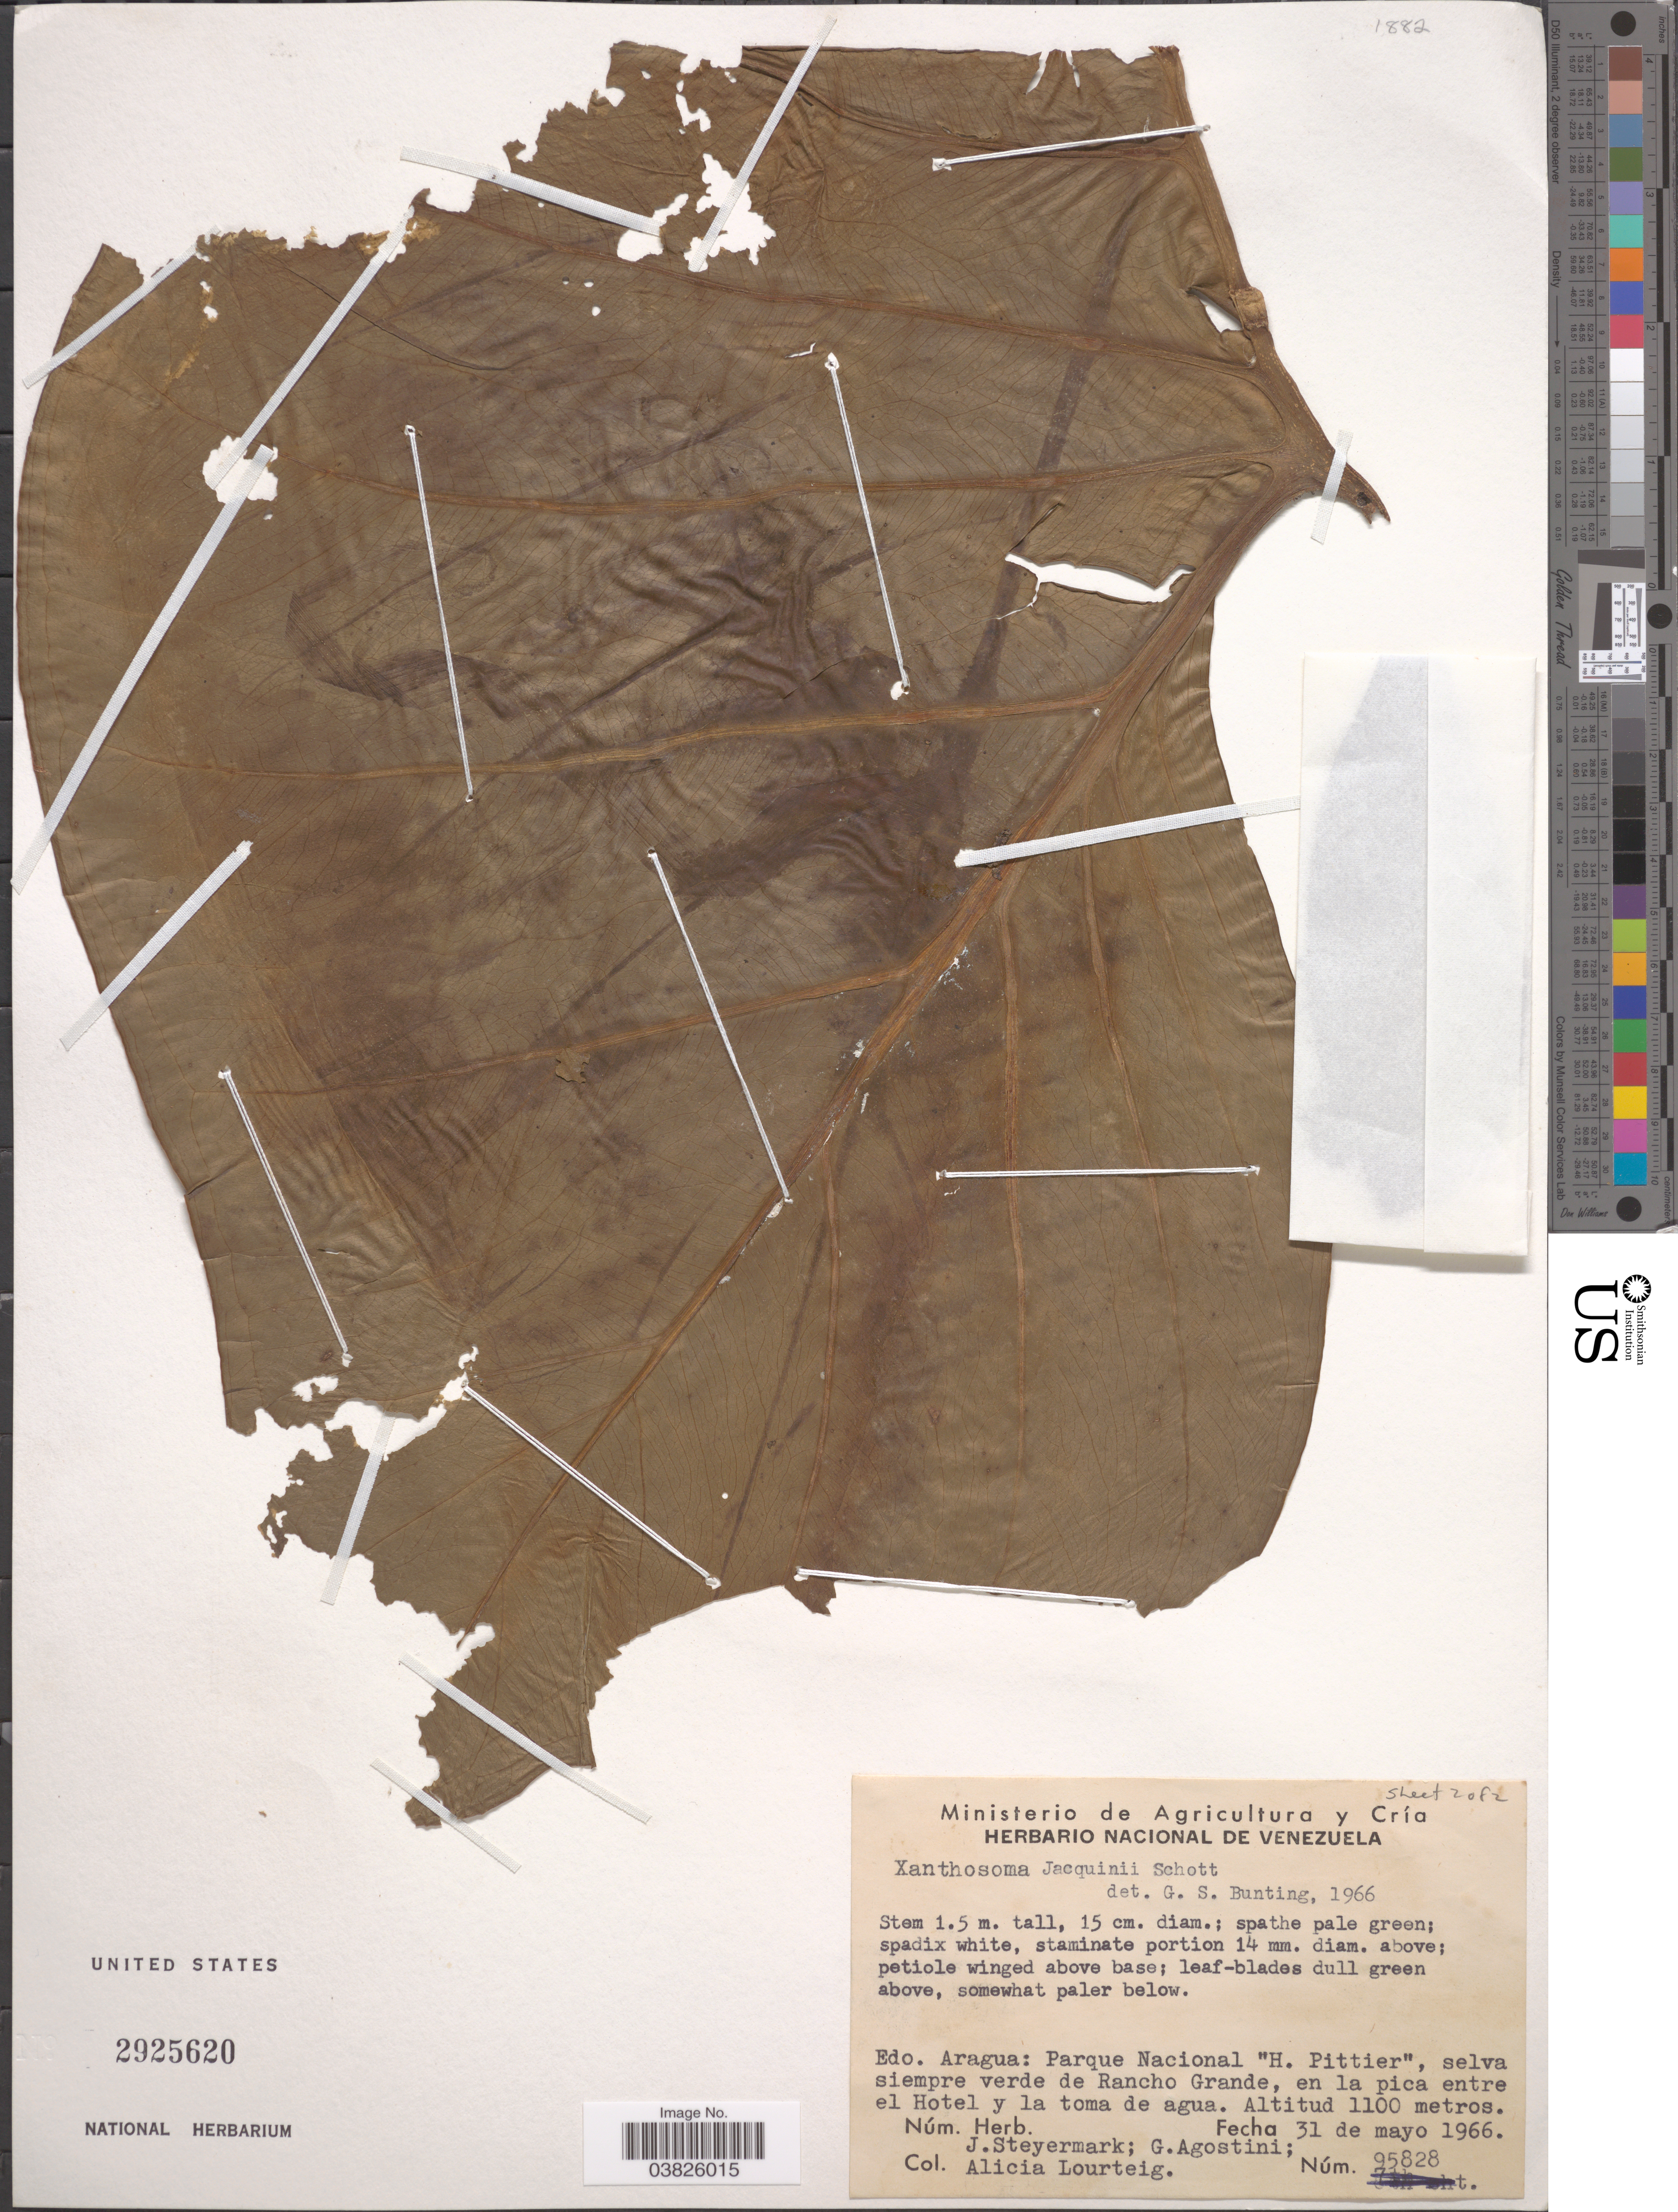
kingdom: Plantae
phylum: Tracheophyta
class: Liliopsida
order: Alismatales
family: Araceae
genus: Xanthosoma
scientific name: Xanthosoma jacquinii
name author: Schott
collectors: J. Steyermark, G. Agostini & A. Lourteig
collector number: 95828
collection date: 1966-05-31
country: Venezuela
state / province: Aragua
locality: Parque Nacional "H. Pittier", selva siempre verde de Rancho Grande, en la pica entre el Hotel y la toma de agua.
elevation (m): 1100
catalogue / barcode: US 2925620